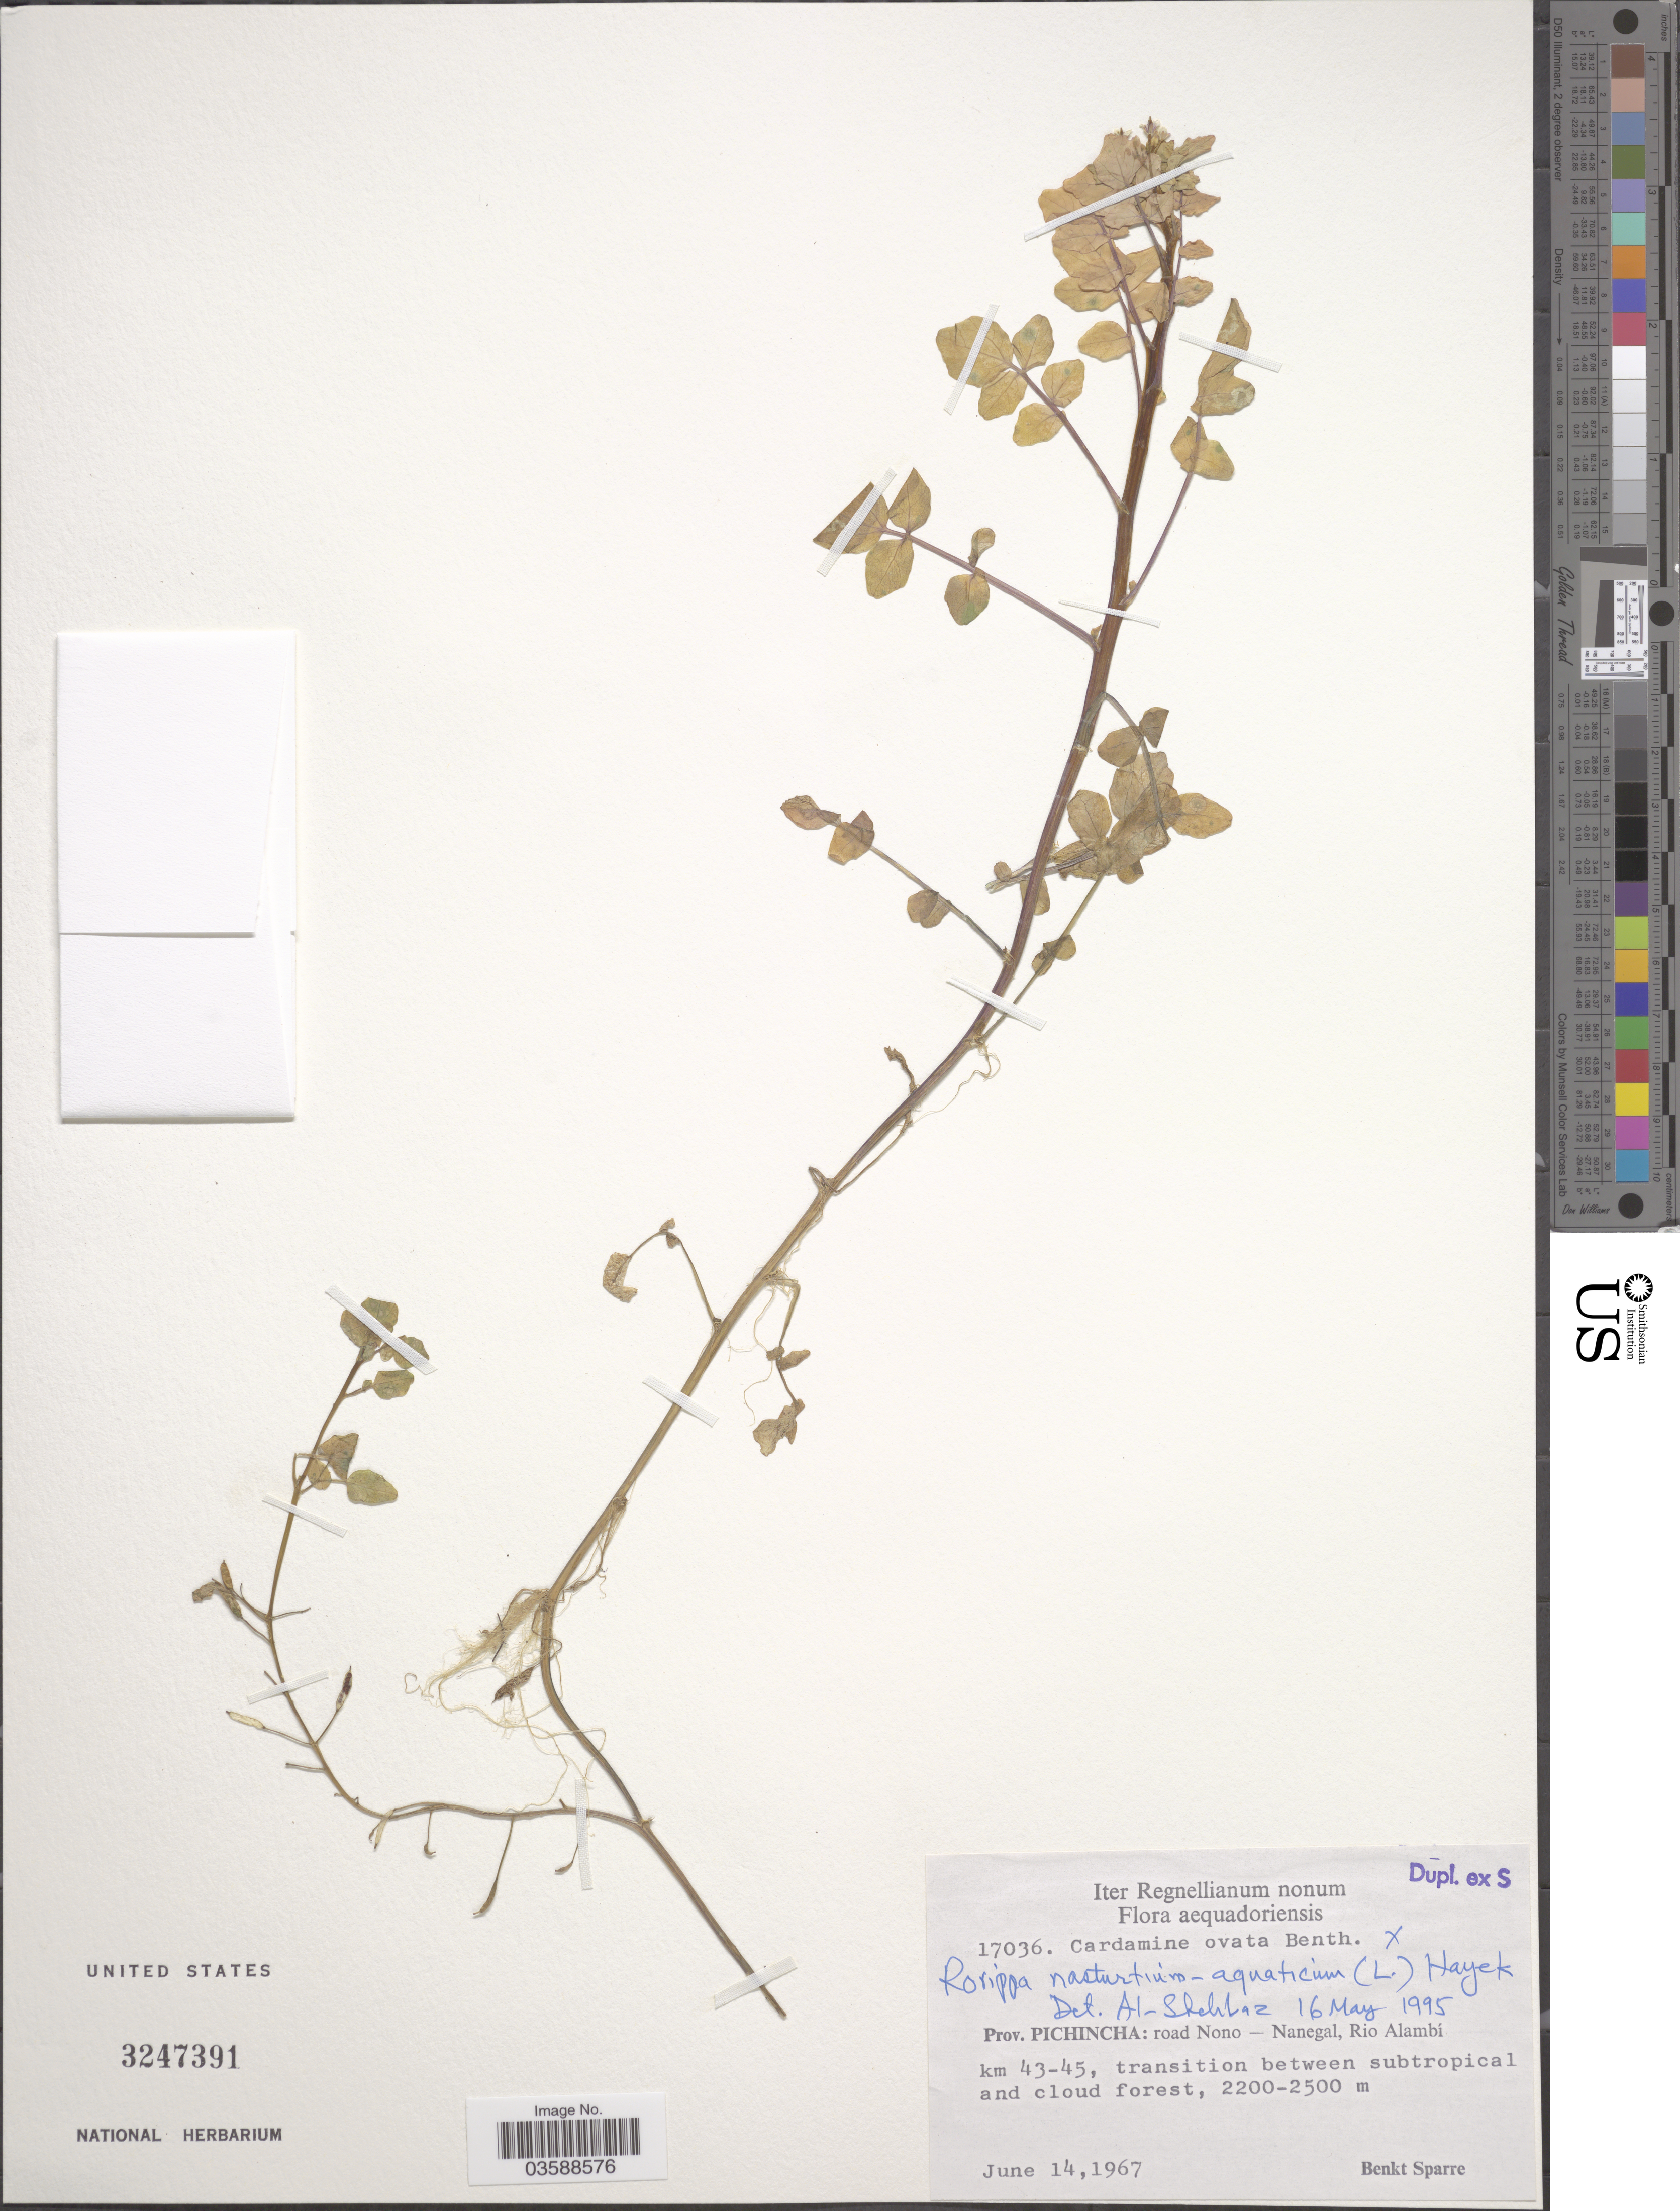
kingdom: Plantae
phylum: Tracheophyta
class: Magnoliopsida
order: Brassicales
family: Brassicaceae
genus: Nasturtium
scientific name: Nasturtium officinale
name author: R. Br.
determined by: Strong, M. T., (US), Smithsonian Institution - National Museum of Natural History (UNITED STATES)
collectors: B. Sparre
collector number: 17036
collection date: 1967-06-14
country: Ecuador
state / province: Pichincha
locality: Road Nono-Nanegal, Rio Alambí km 43-45, transition between subtropical and cloud forest.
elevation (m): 2200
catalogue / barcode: US 3247391